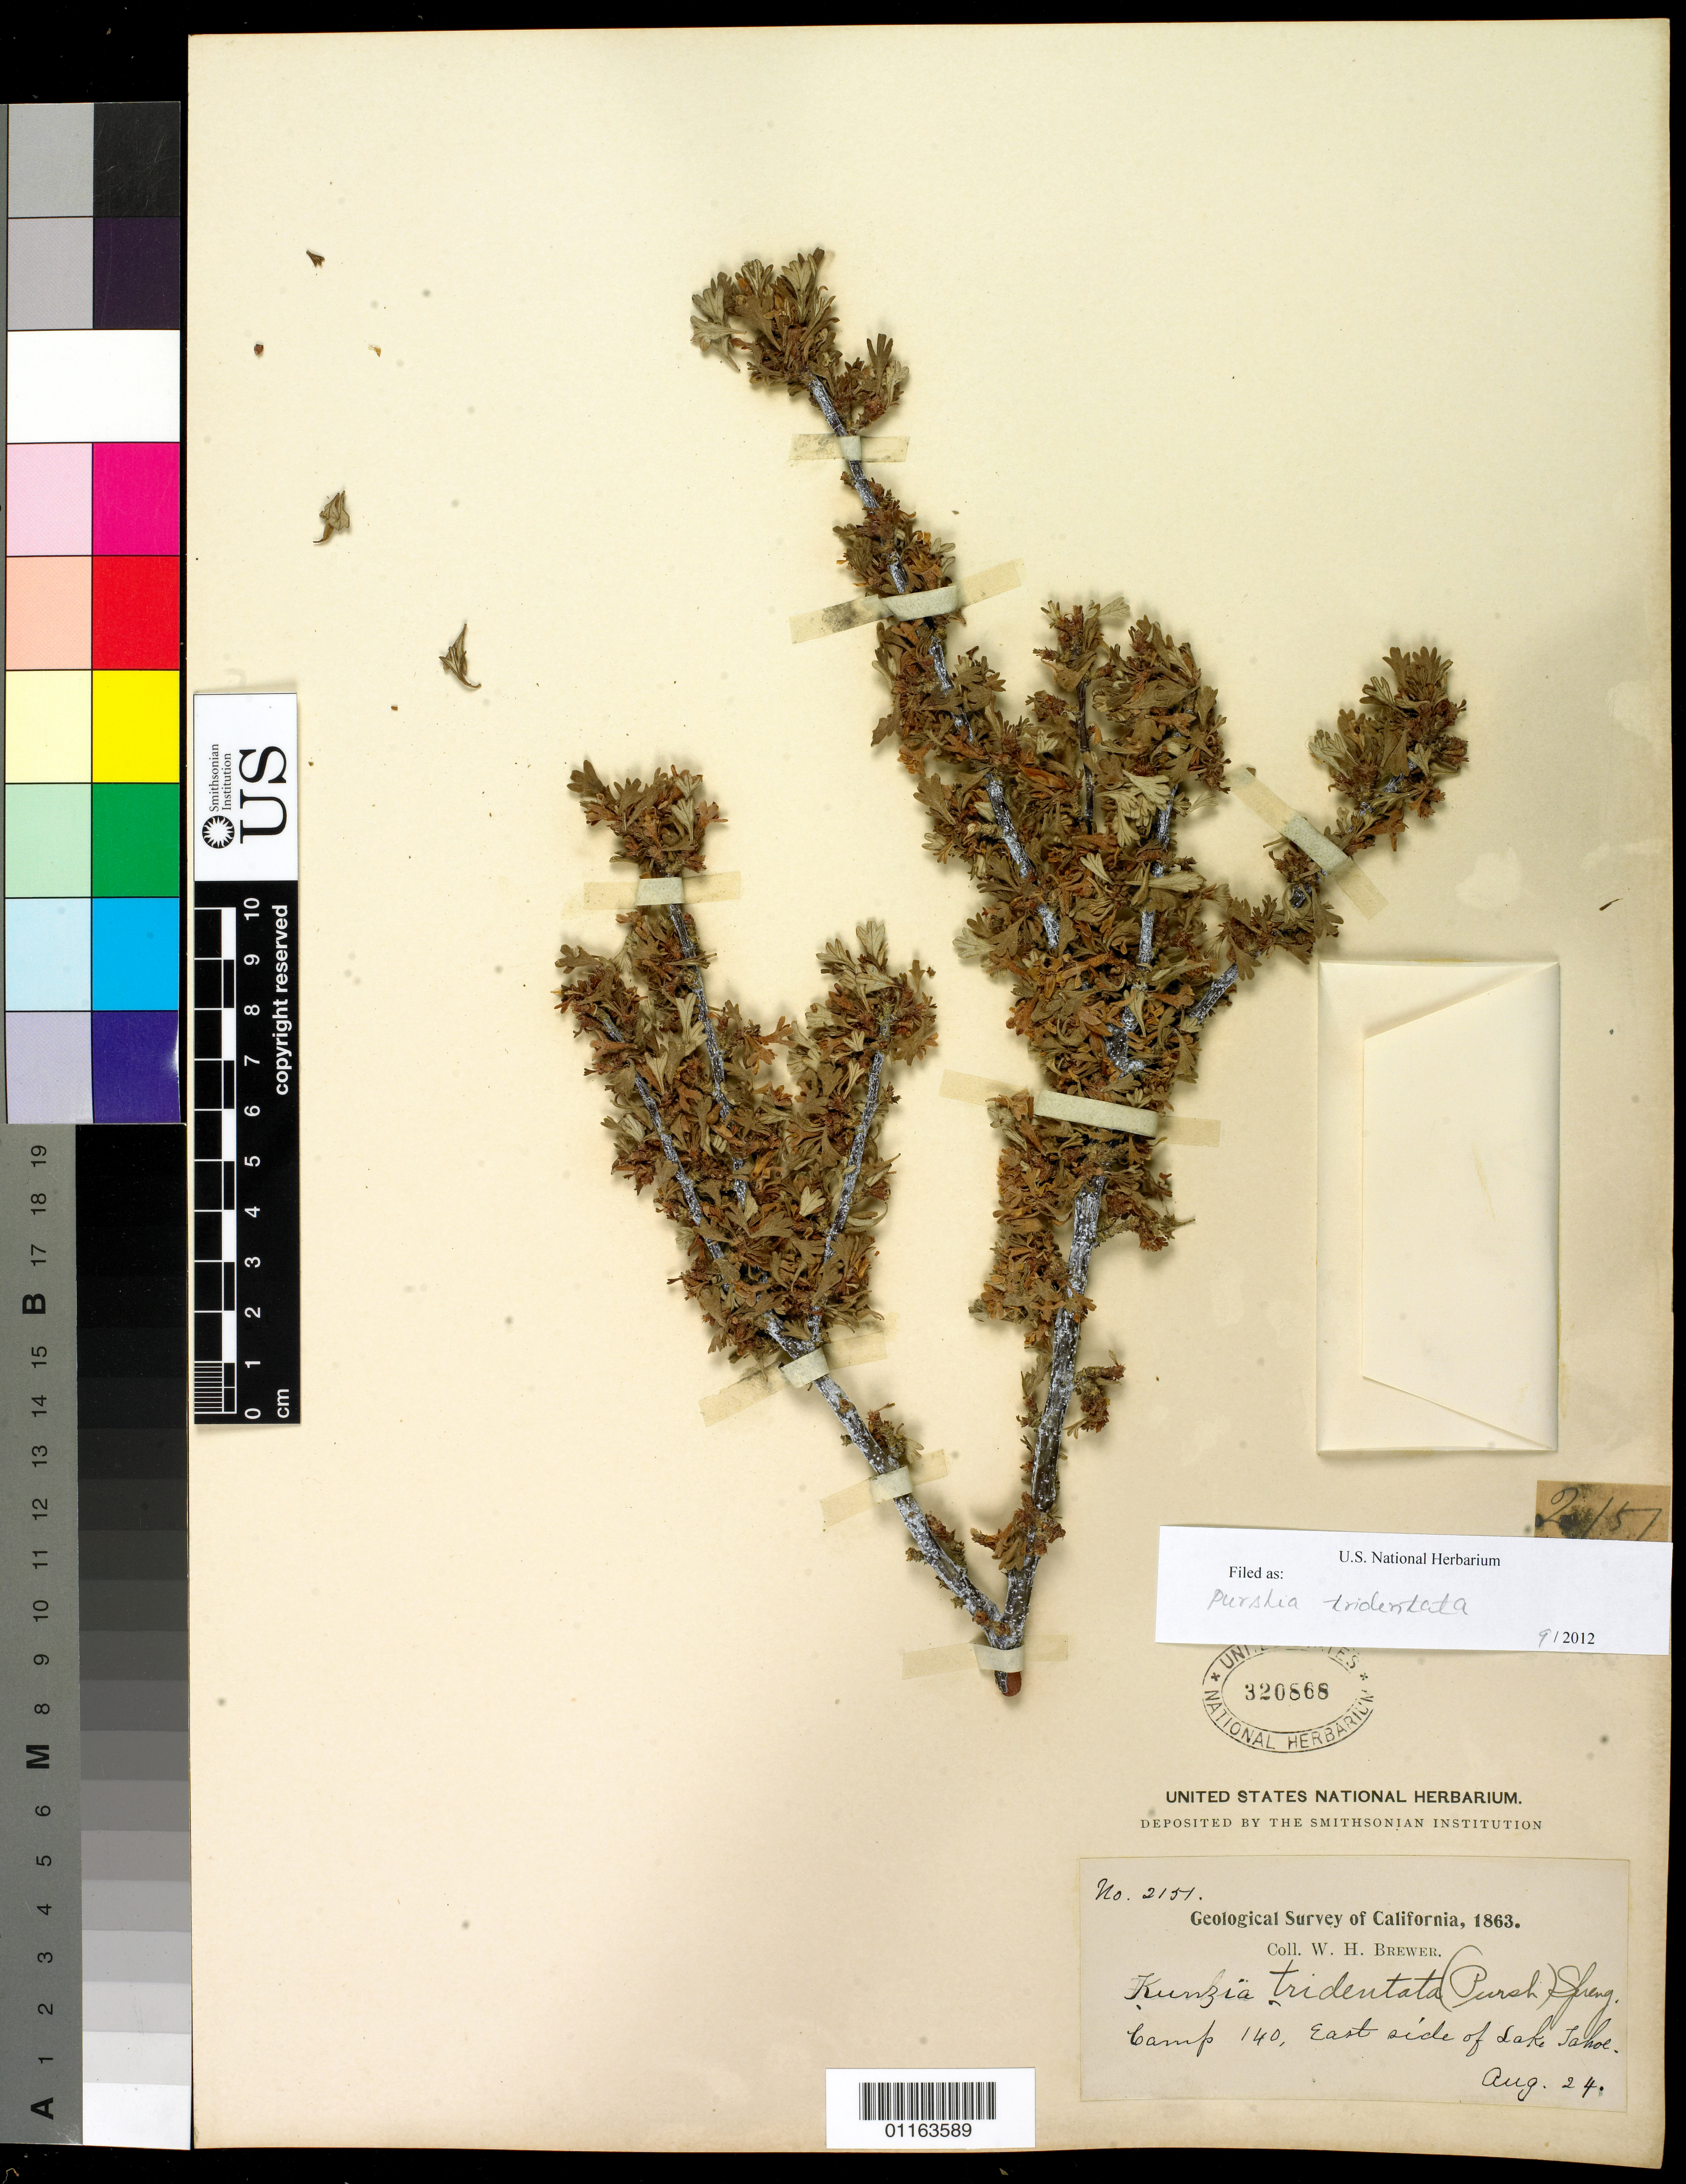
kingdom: Plantae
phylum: Tracheophyta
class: Magnoliopsida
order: Rosales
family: Rosaceae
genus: Purshia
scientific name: Purshia tridentata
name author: (Pursh) DC.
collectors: W. H. Brewer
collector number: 2151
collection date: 1863-08-24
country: United States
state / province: California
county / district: Placer/El Dorado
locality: East of Lake Tahoe.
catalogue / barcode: US 320868